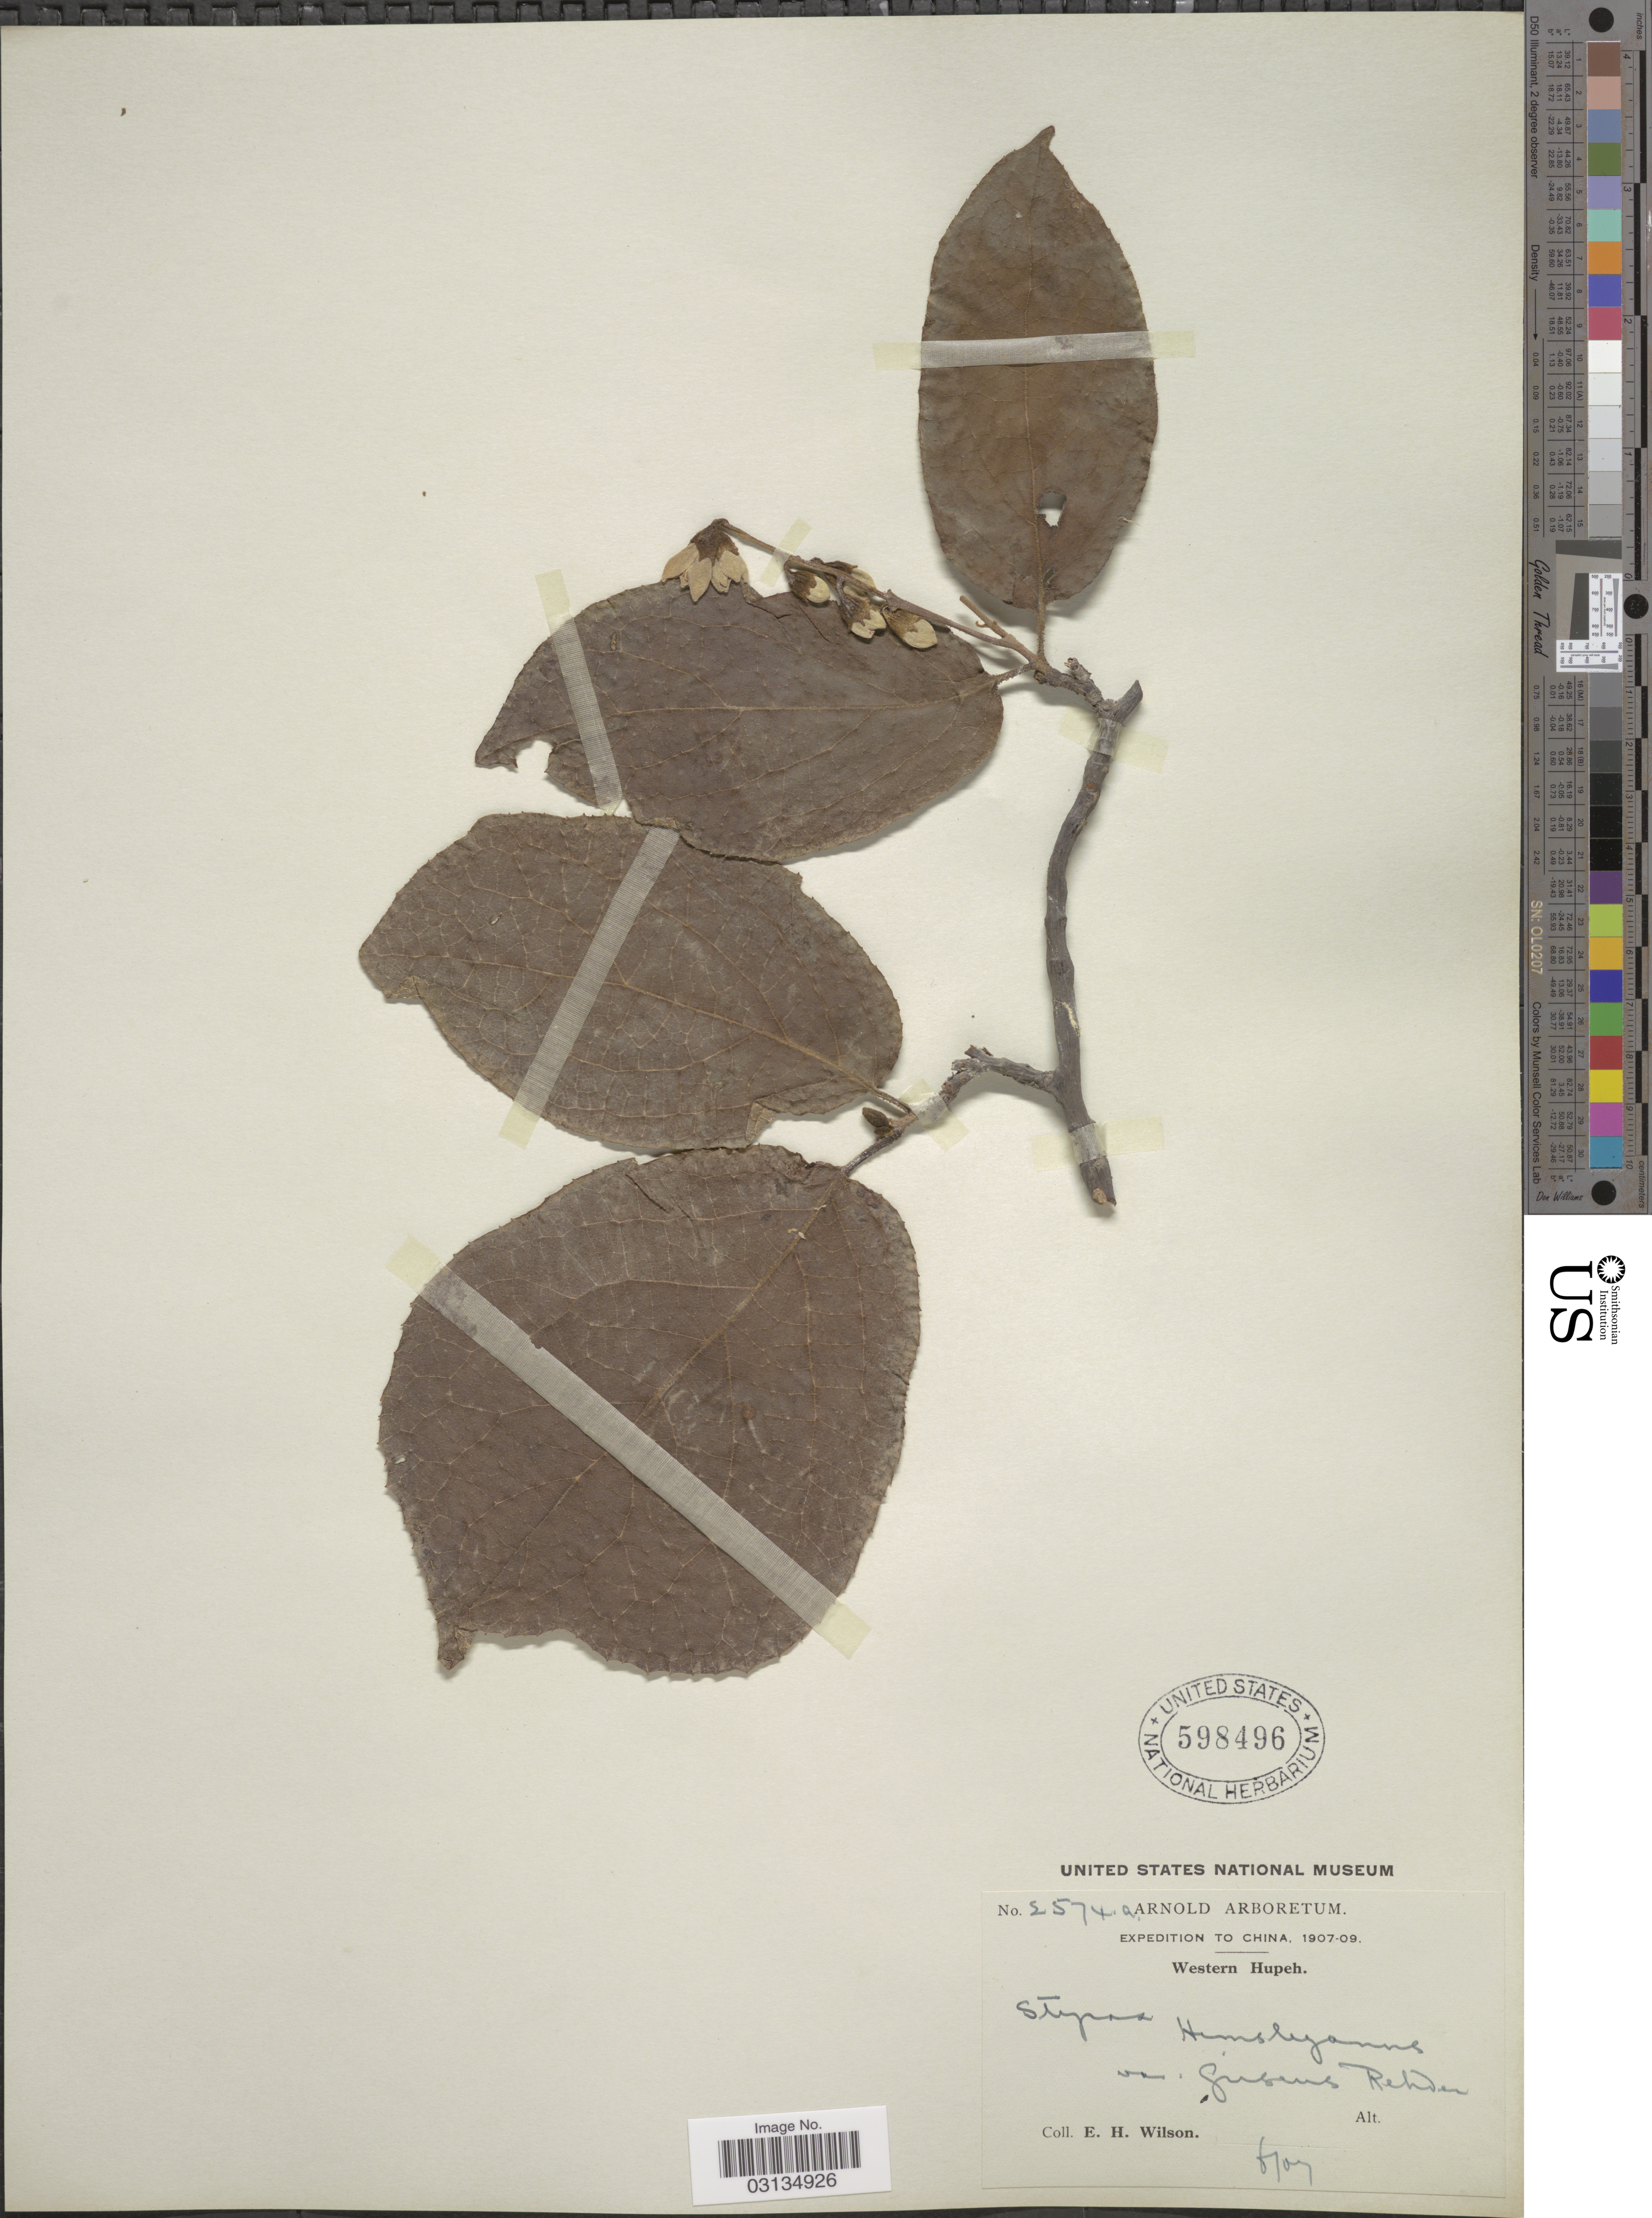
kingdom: Plantae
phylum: Tracheophyta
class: Magnoliopsida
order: Ericales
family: Styracaceae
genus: Styrax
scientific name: Styrax hemsleyanus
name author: Diels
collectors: E. Wilson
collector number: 2574a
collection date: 1907-06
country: China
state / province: Hubei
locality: Western Hupeh.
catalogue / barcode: US 598496